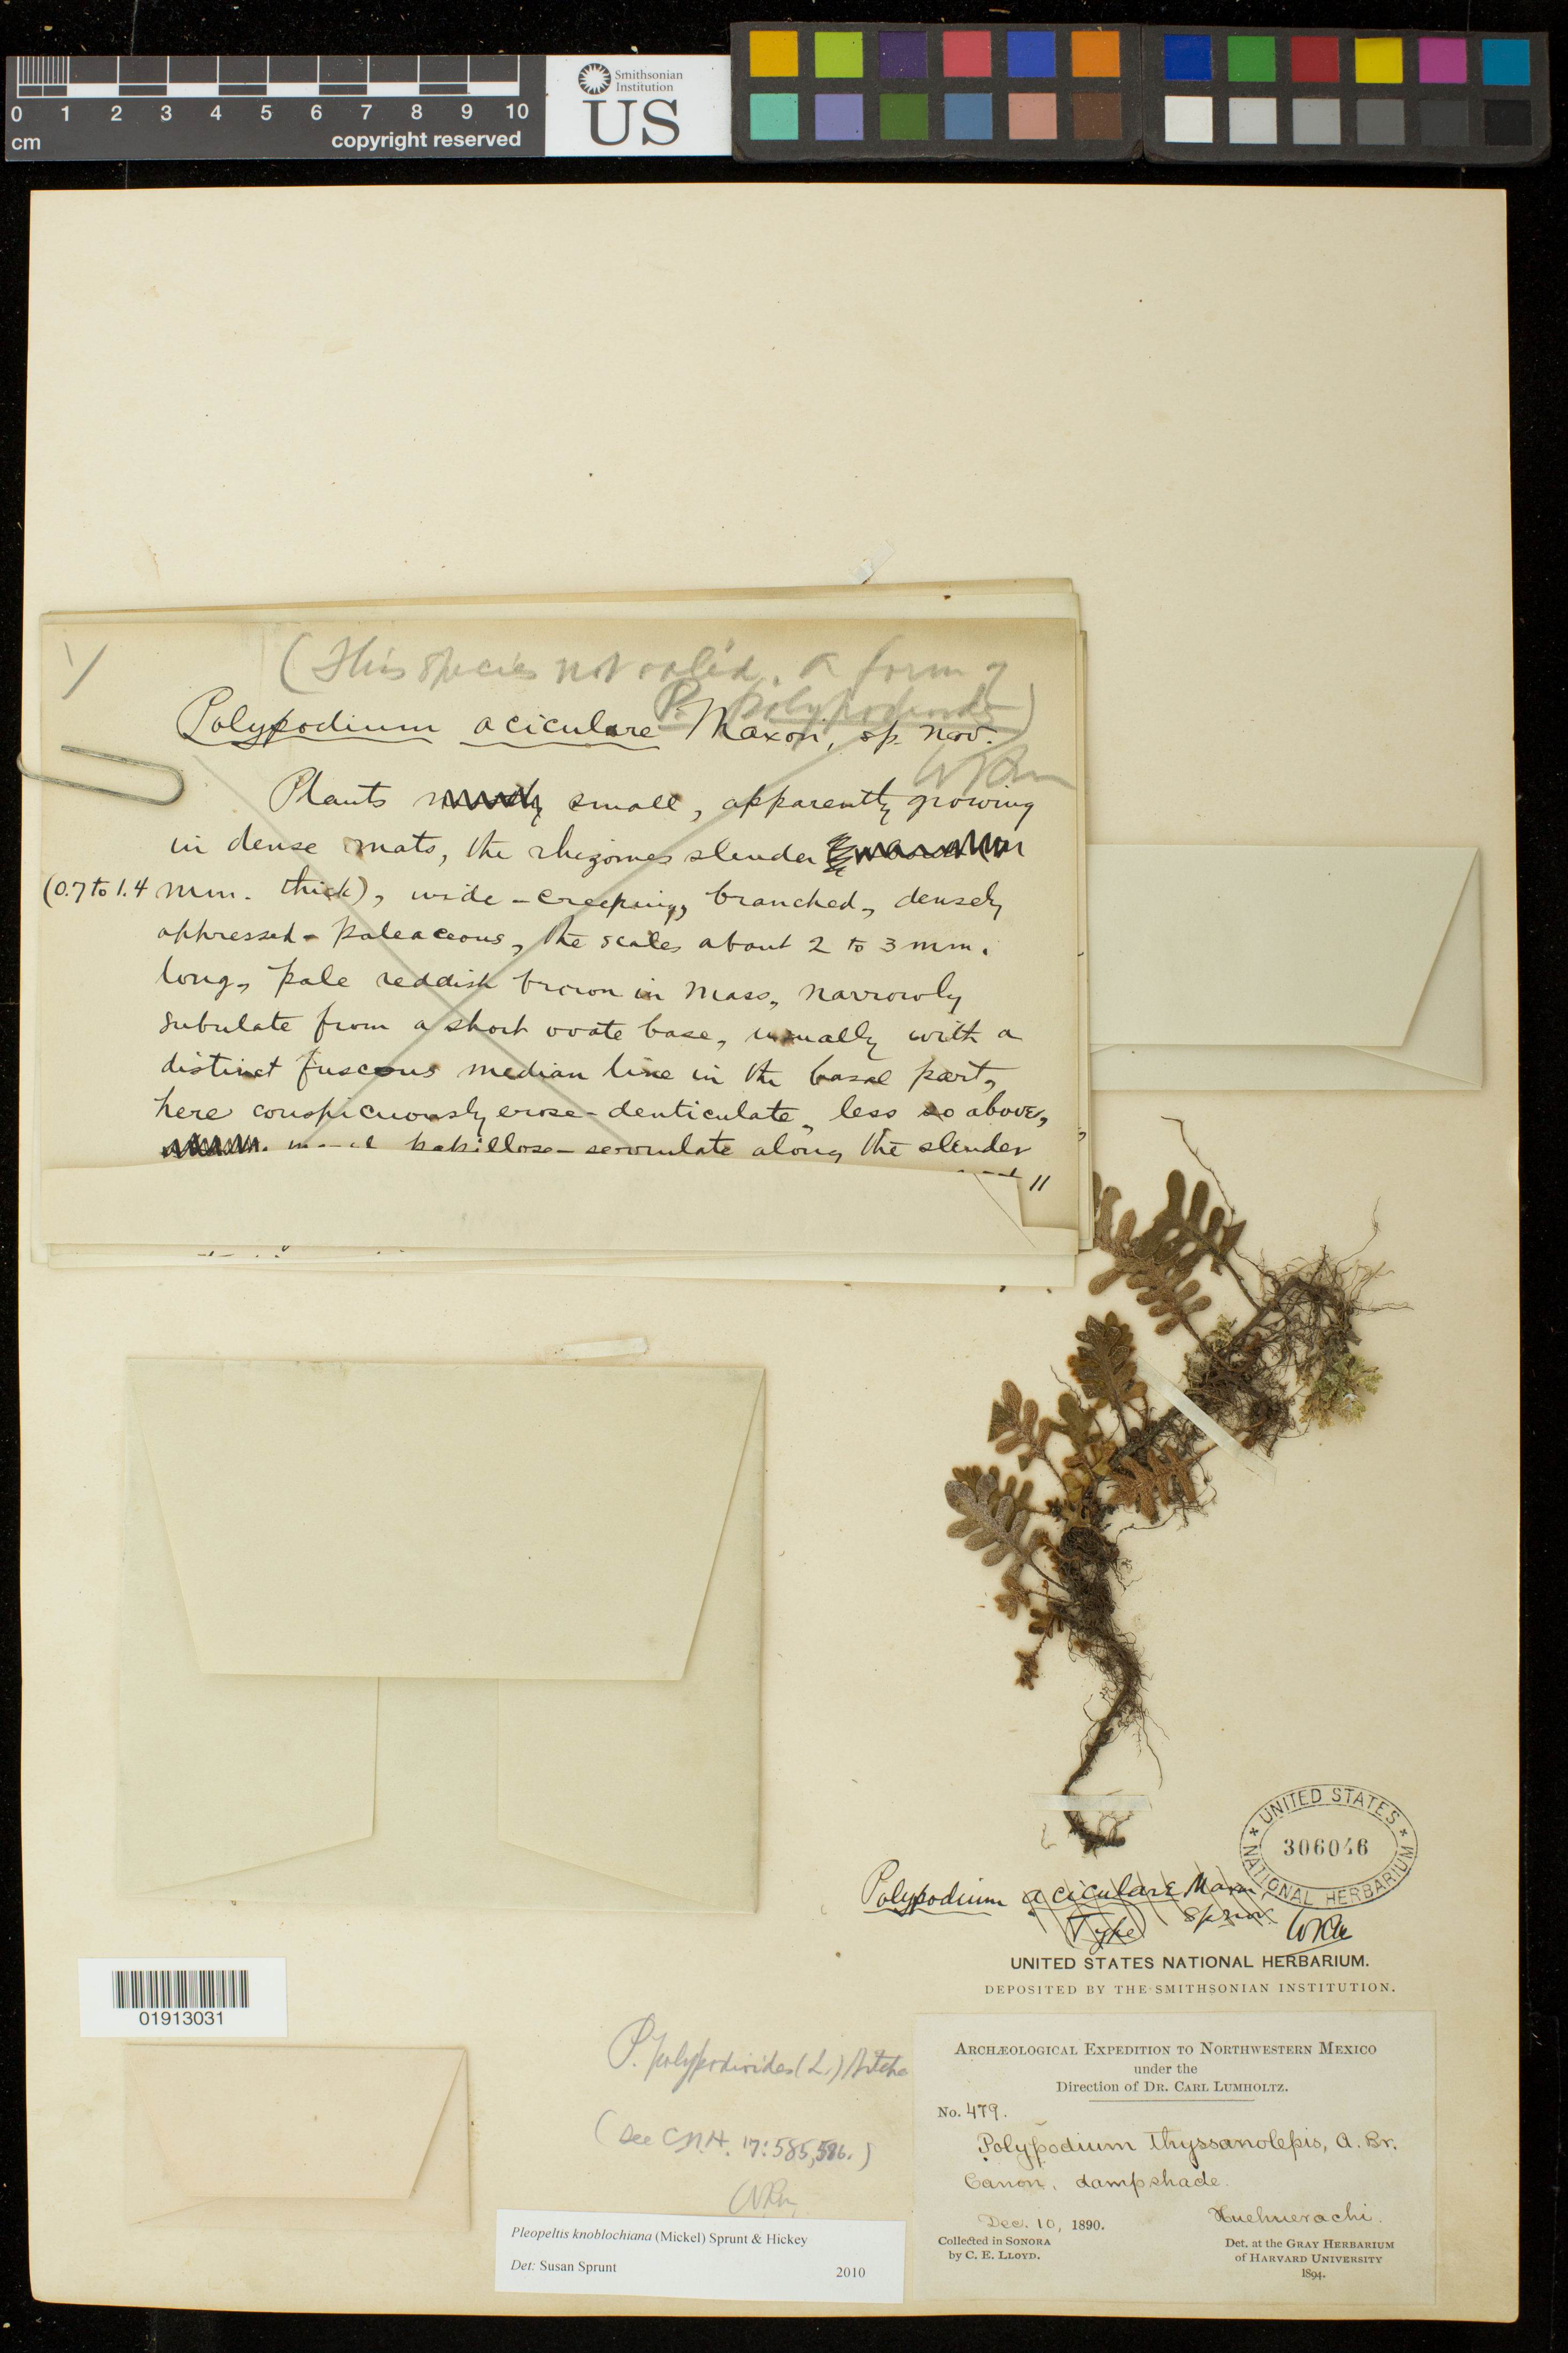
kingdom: Plantae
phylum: Tracheophyta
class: Polypodiopsida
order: Polypodiales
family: Polypodiaceae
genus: Pleopeltis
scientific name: Pleopeltis knoblochiana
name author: (Mickel) Sprunt & Hickey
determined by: Sprunt, S. V.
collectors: Lloyd, C. E.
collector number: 479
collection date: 1890-12-10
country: Mexico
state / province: Sonora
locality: Canon, Huehuerachi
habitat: damp shade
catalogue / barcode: US 306046